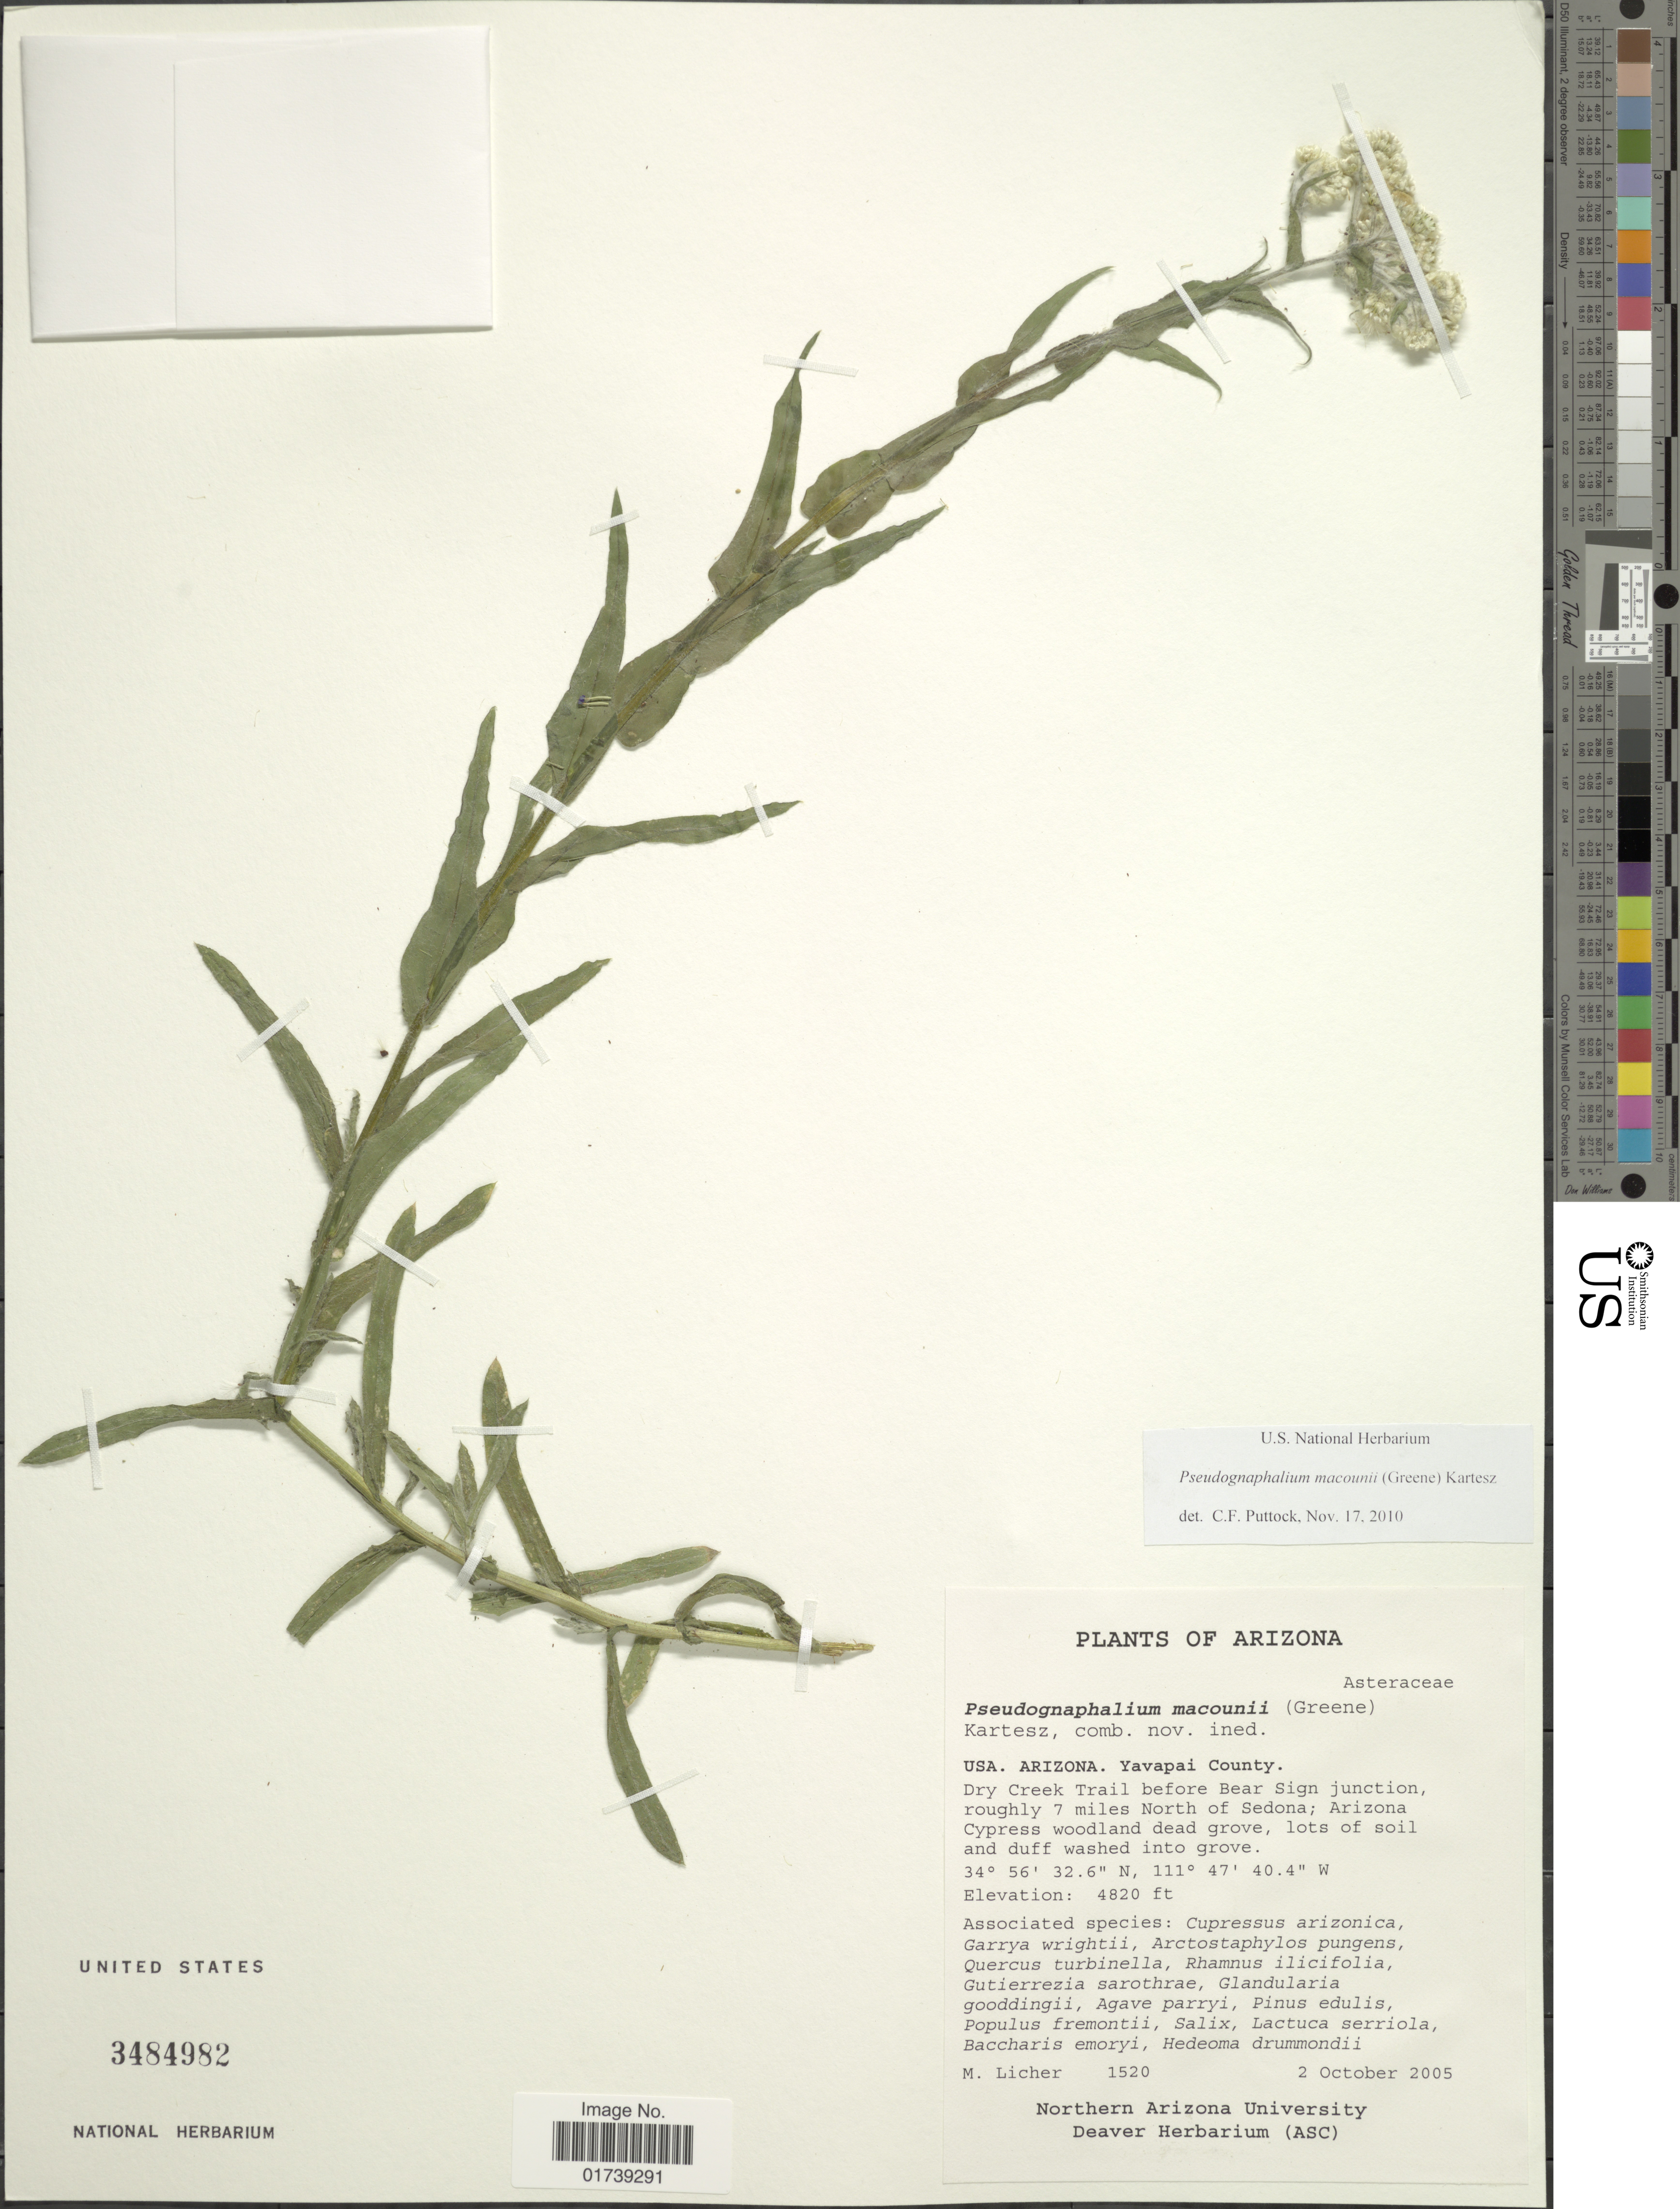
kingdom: Plantae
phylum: Tracheophyta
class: Magnoliopsida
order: Asterales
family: Asteraceae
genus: Pseudognaphalium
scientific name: Pseudognaphalium macounii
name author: (Greene) Kartesz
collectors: M. Licher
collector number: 1520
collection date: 2005-10-02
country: United States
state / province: Arizona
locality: Yavapai County, Before Bear Sign Junction, roughly 1 miles North of Sedona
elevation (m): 1469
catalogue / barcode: US 3484982